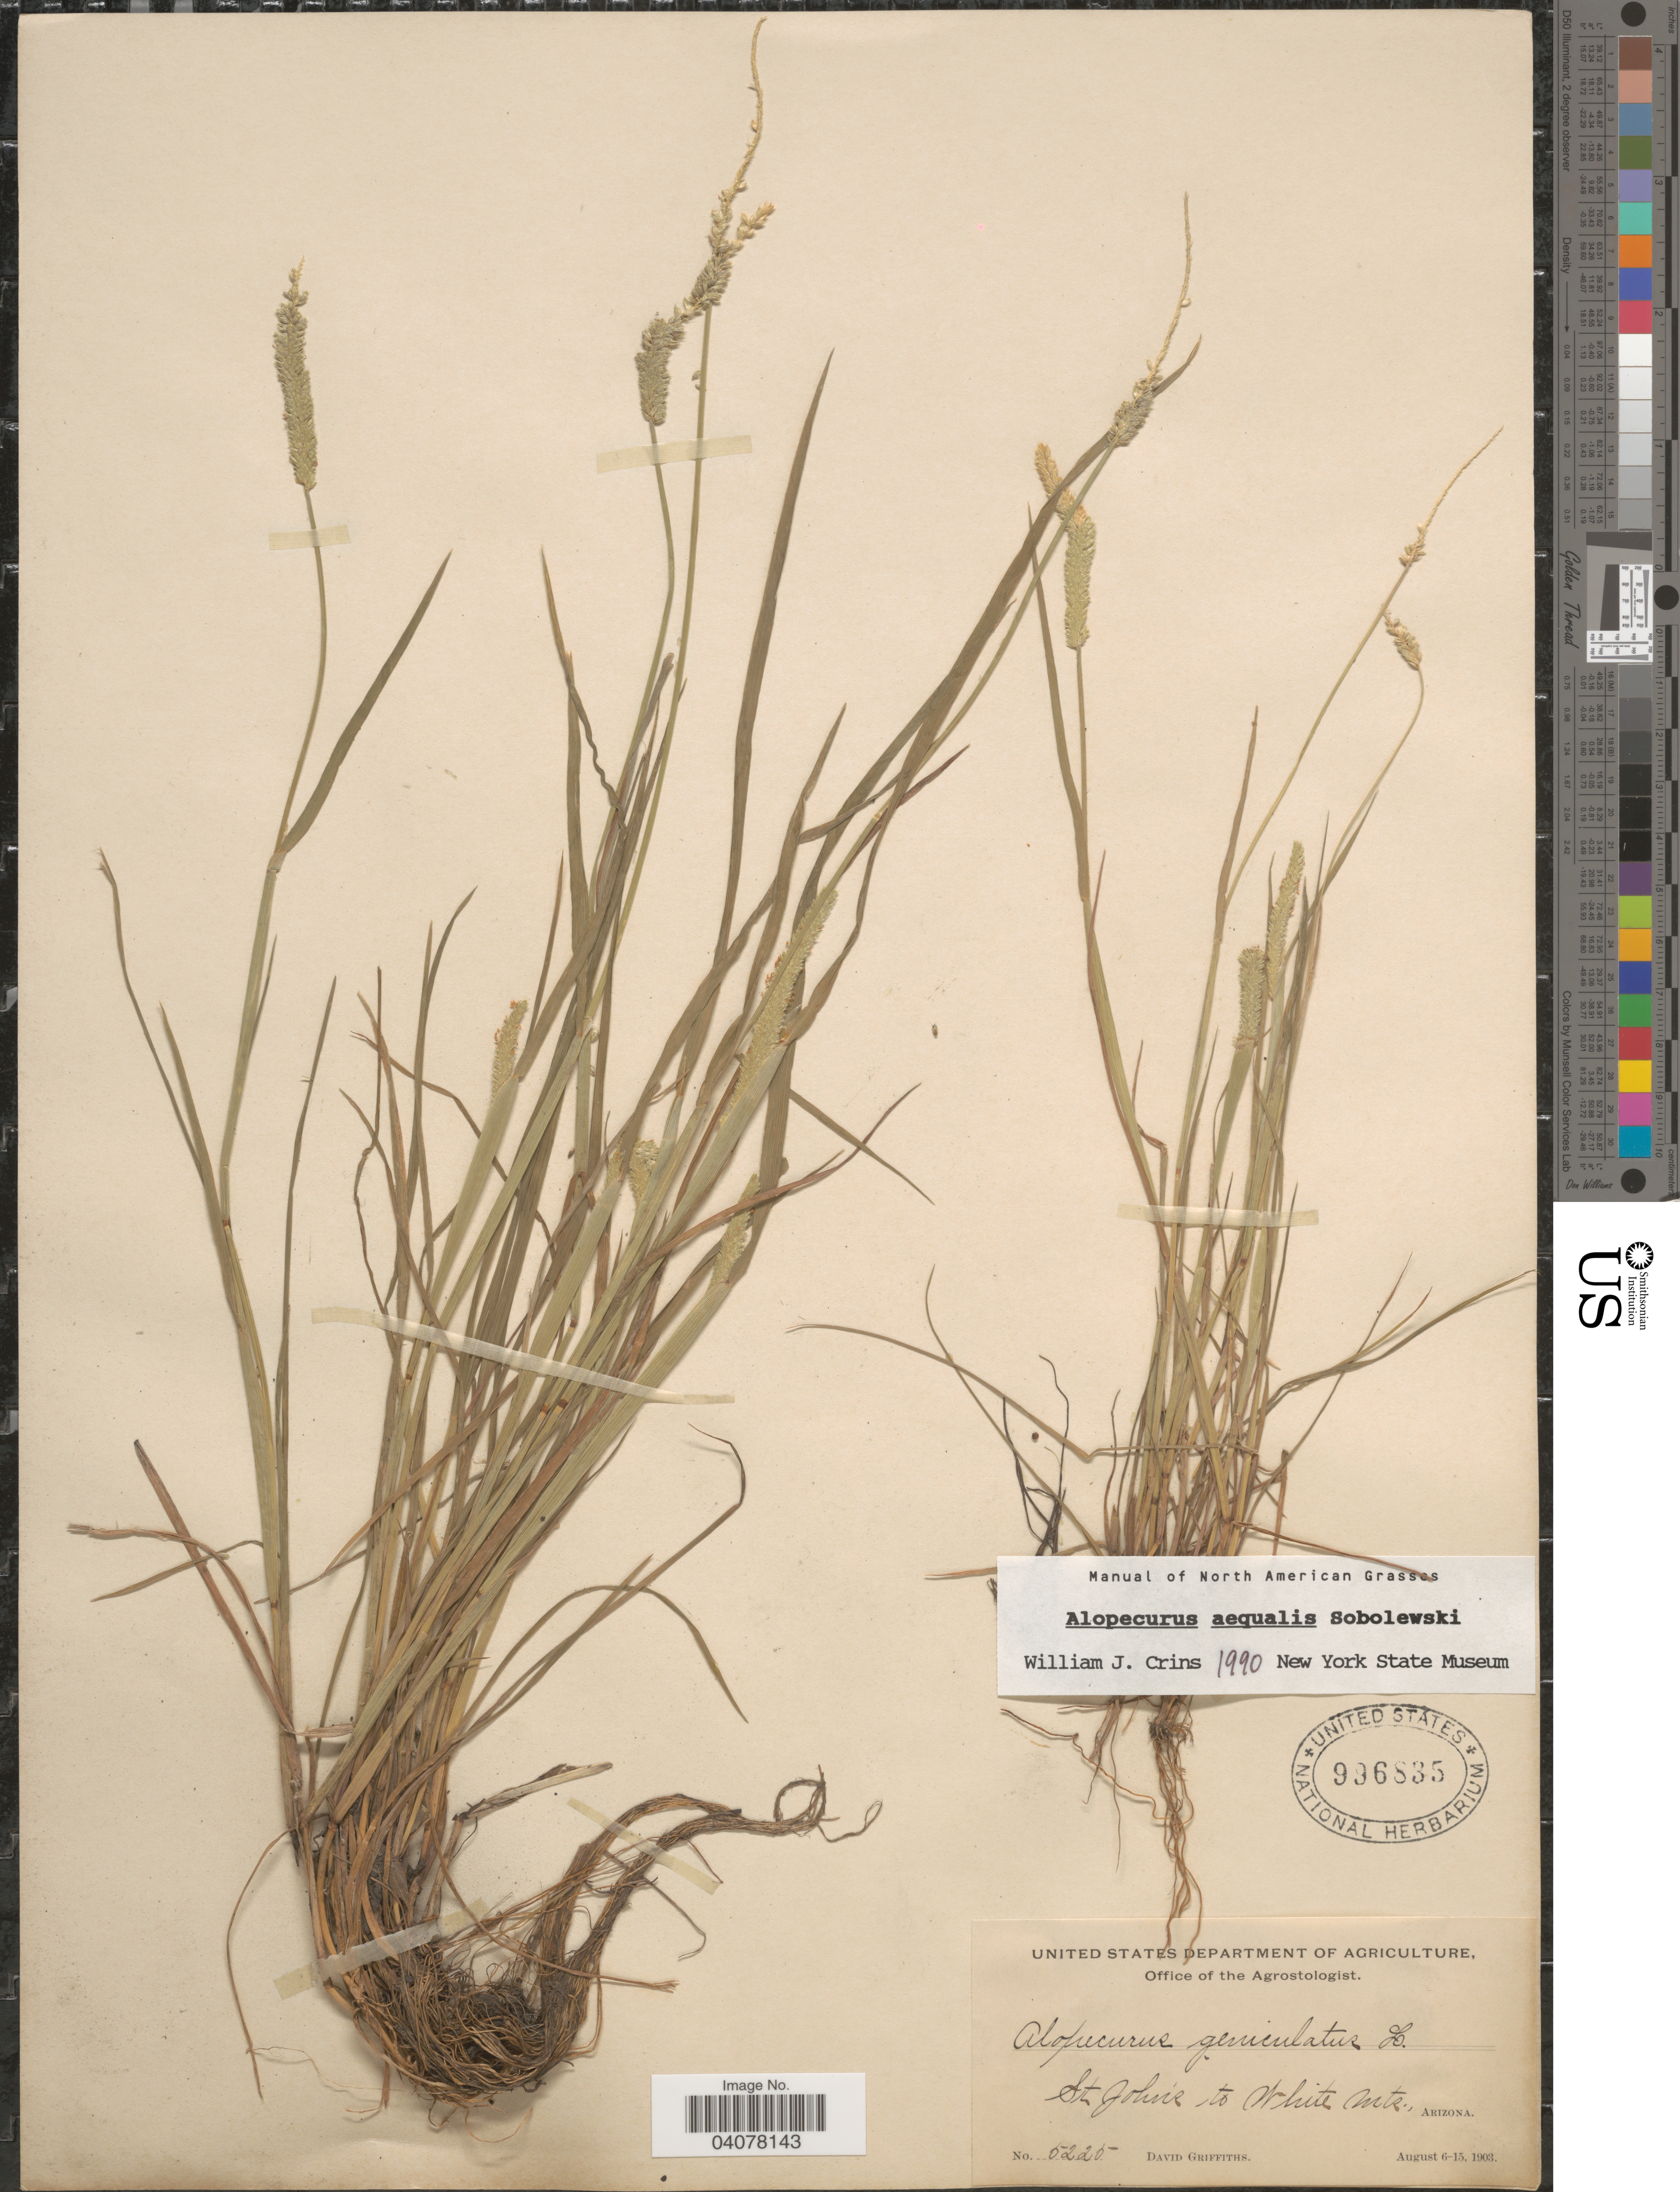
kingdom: Plantae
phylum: Tracheophyta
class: Liliopsida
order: Poales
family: Poaceae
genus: Alopecurus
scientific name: Alopecurus aequalis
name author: Sobol.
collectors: D. Griffiths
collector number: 5225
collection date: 1903-08-06/1903-08-15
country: United States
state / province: Arizona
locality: St John's to White Mts.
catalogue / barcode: US 996835